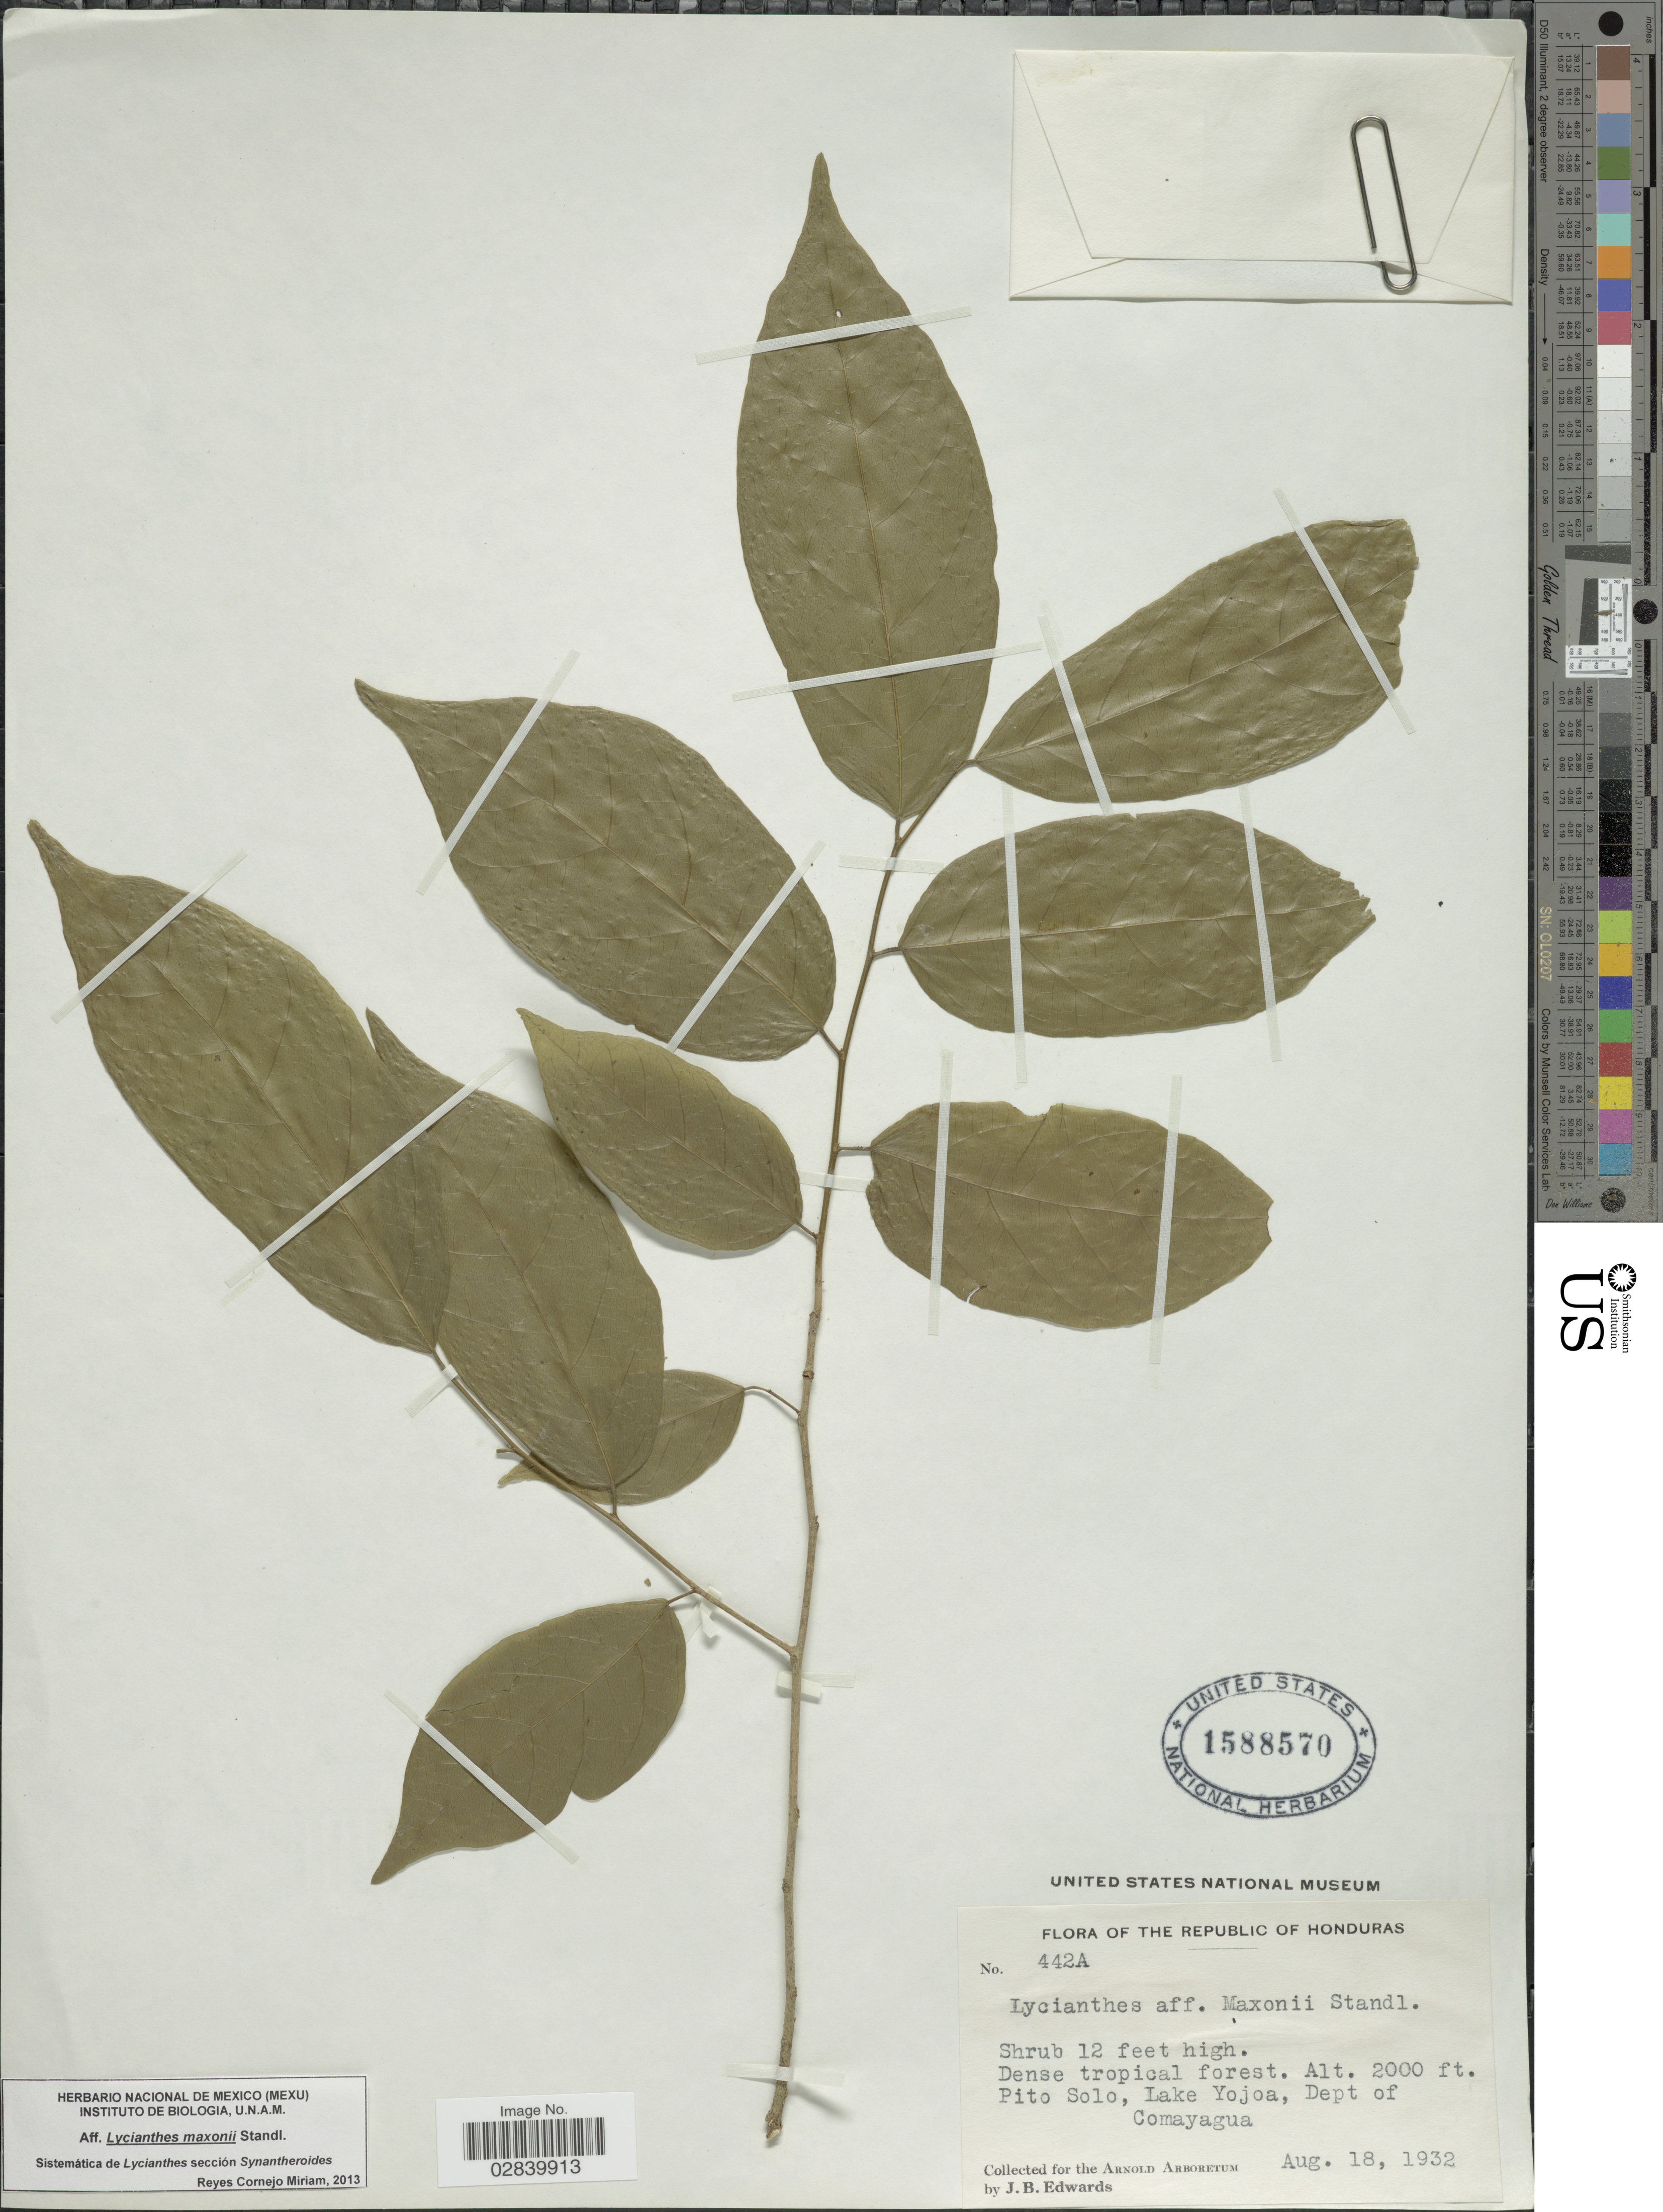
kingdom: Plantae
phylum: Tracheophyta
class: Magnoliopsida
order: Solanales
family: Solanaceae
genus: Lycianthes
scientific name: Lycianthes maxonii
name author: Standl.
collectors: J. B. Edwards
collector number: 442A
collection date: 1932-08-18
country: Honduras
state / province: Comayagua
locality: Pito Solo, Lake Yojoa, Dept of Comayagua.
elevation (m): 610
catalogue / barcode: US 1588570